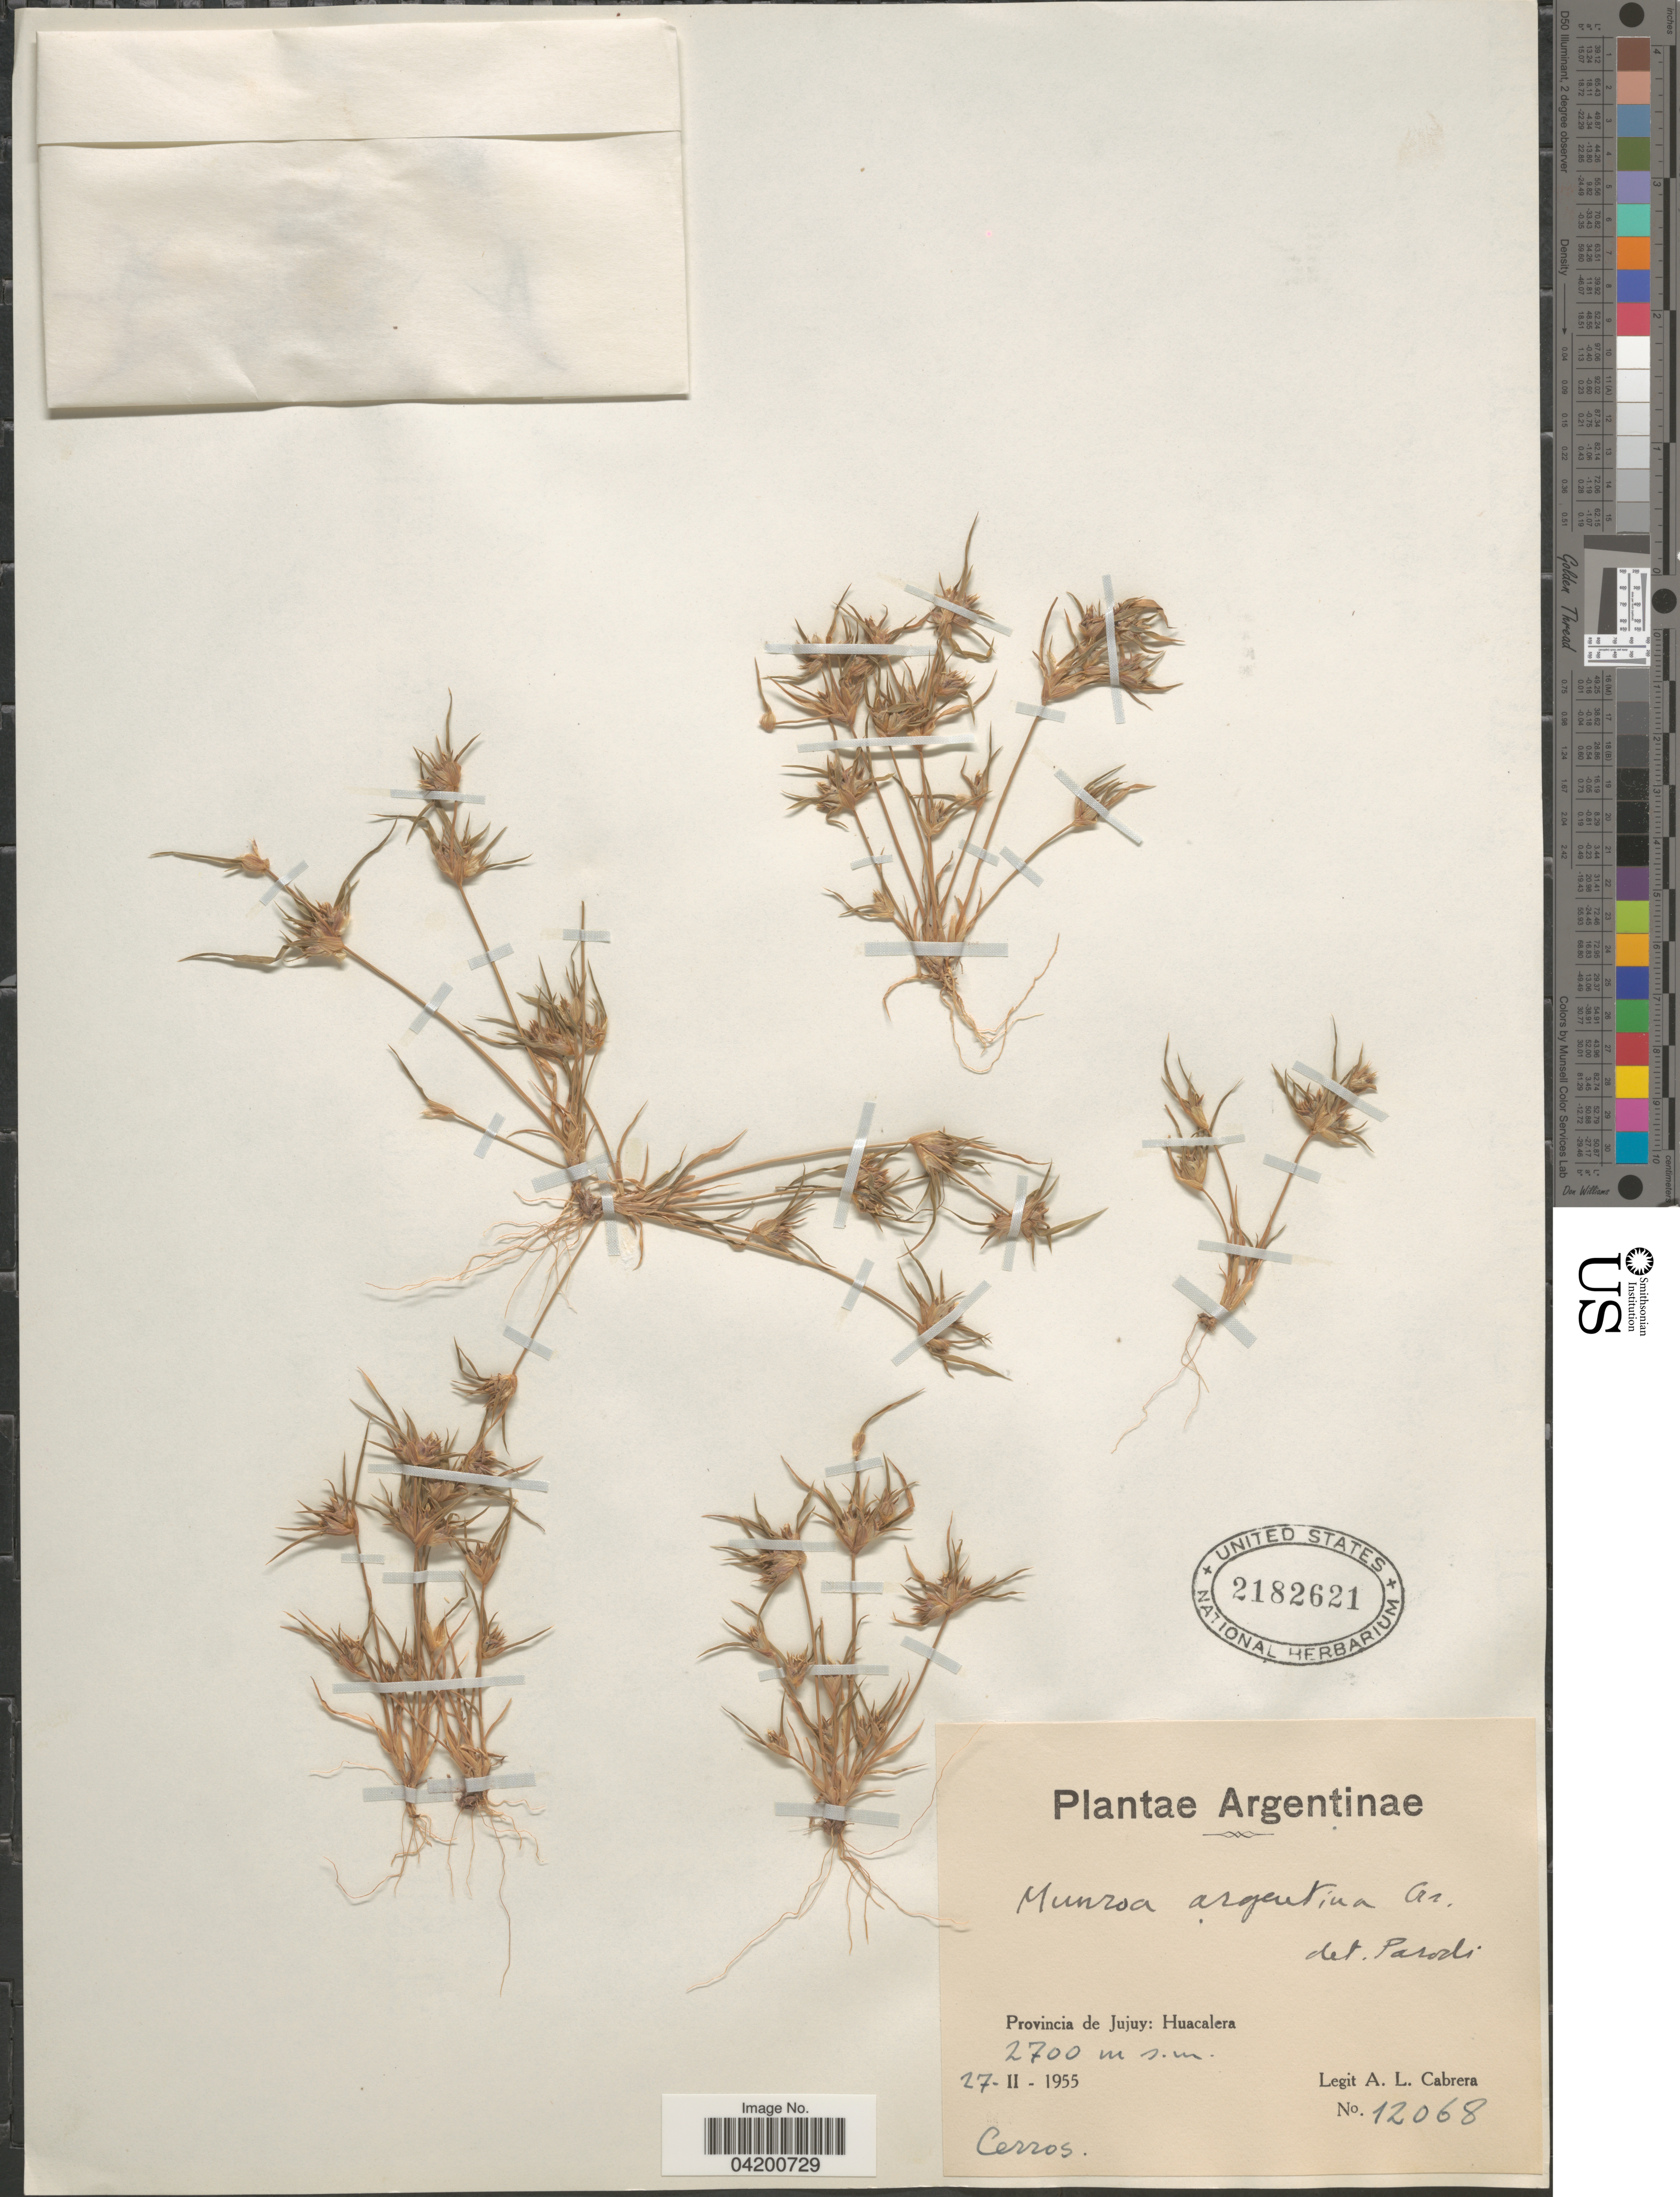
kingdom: Plantae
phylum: Tracheophyta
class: Liliopsida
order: Poales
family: Poaceae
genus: Munroa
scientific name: Munroa argentina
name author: Griseb.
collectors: A. L. Cabrera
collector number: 12068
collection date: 1955-02-27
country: Argentina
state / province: Jujuy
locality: Huacalera.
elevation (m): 2700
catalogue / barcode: US 2182621